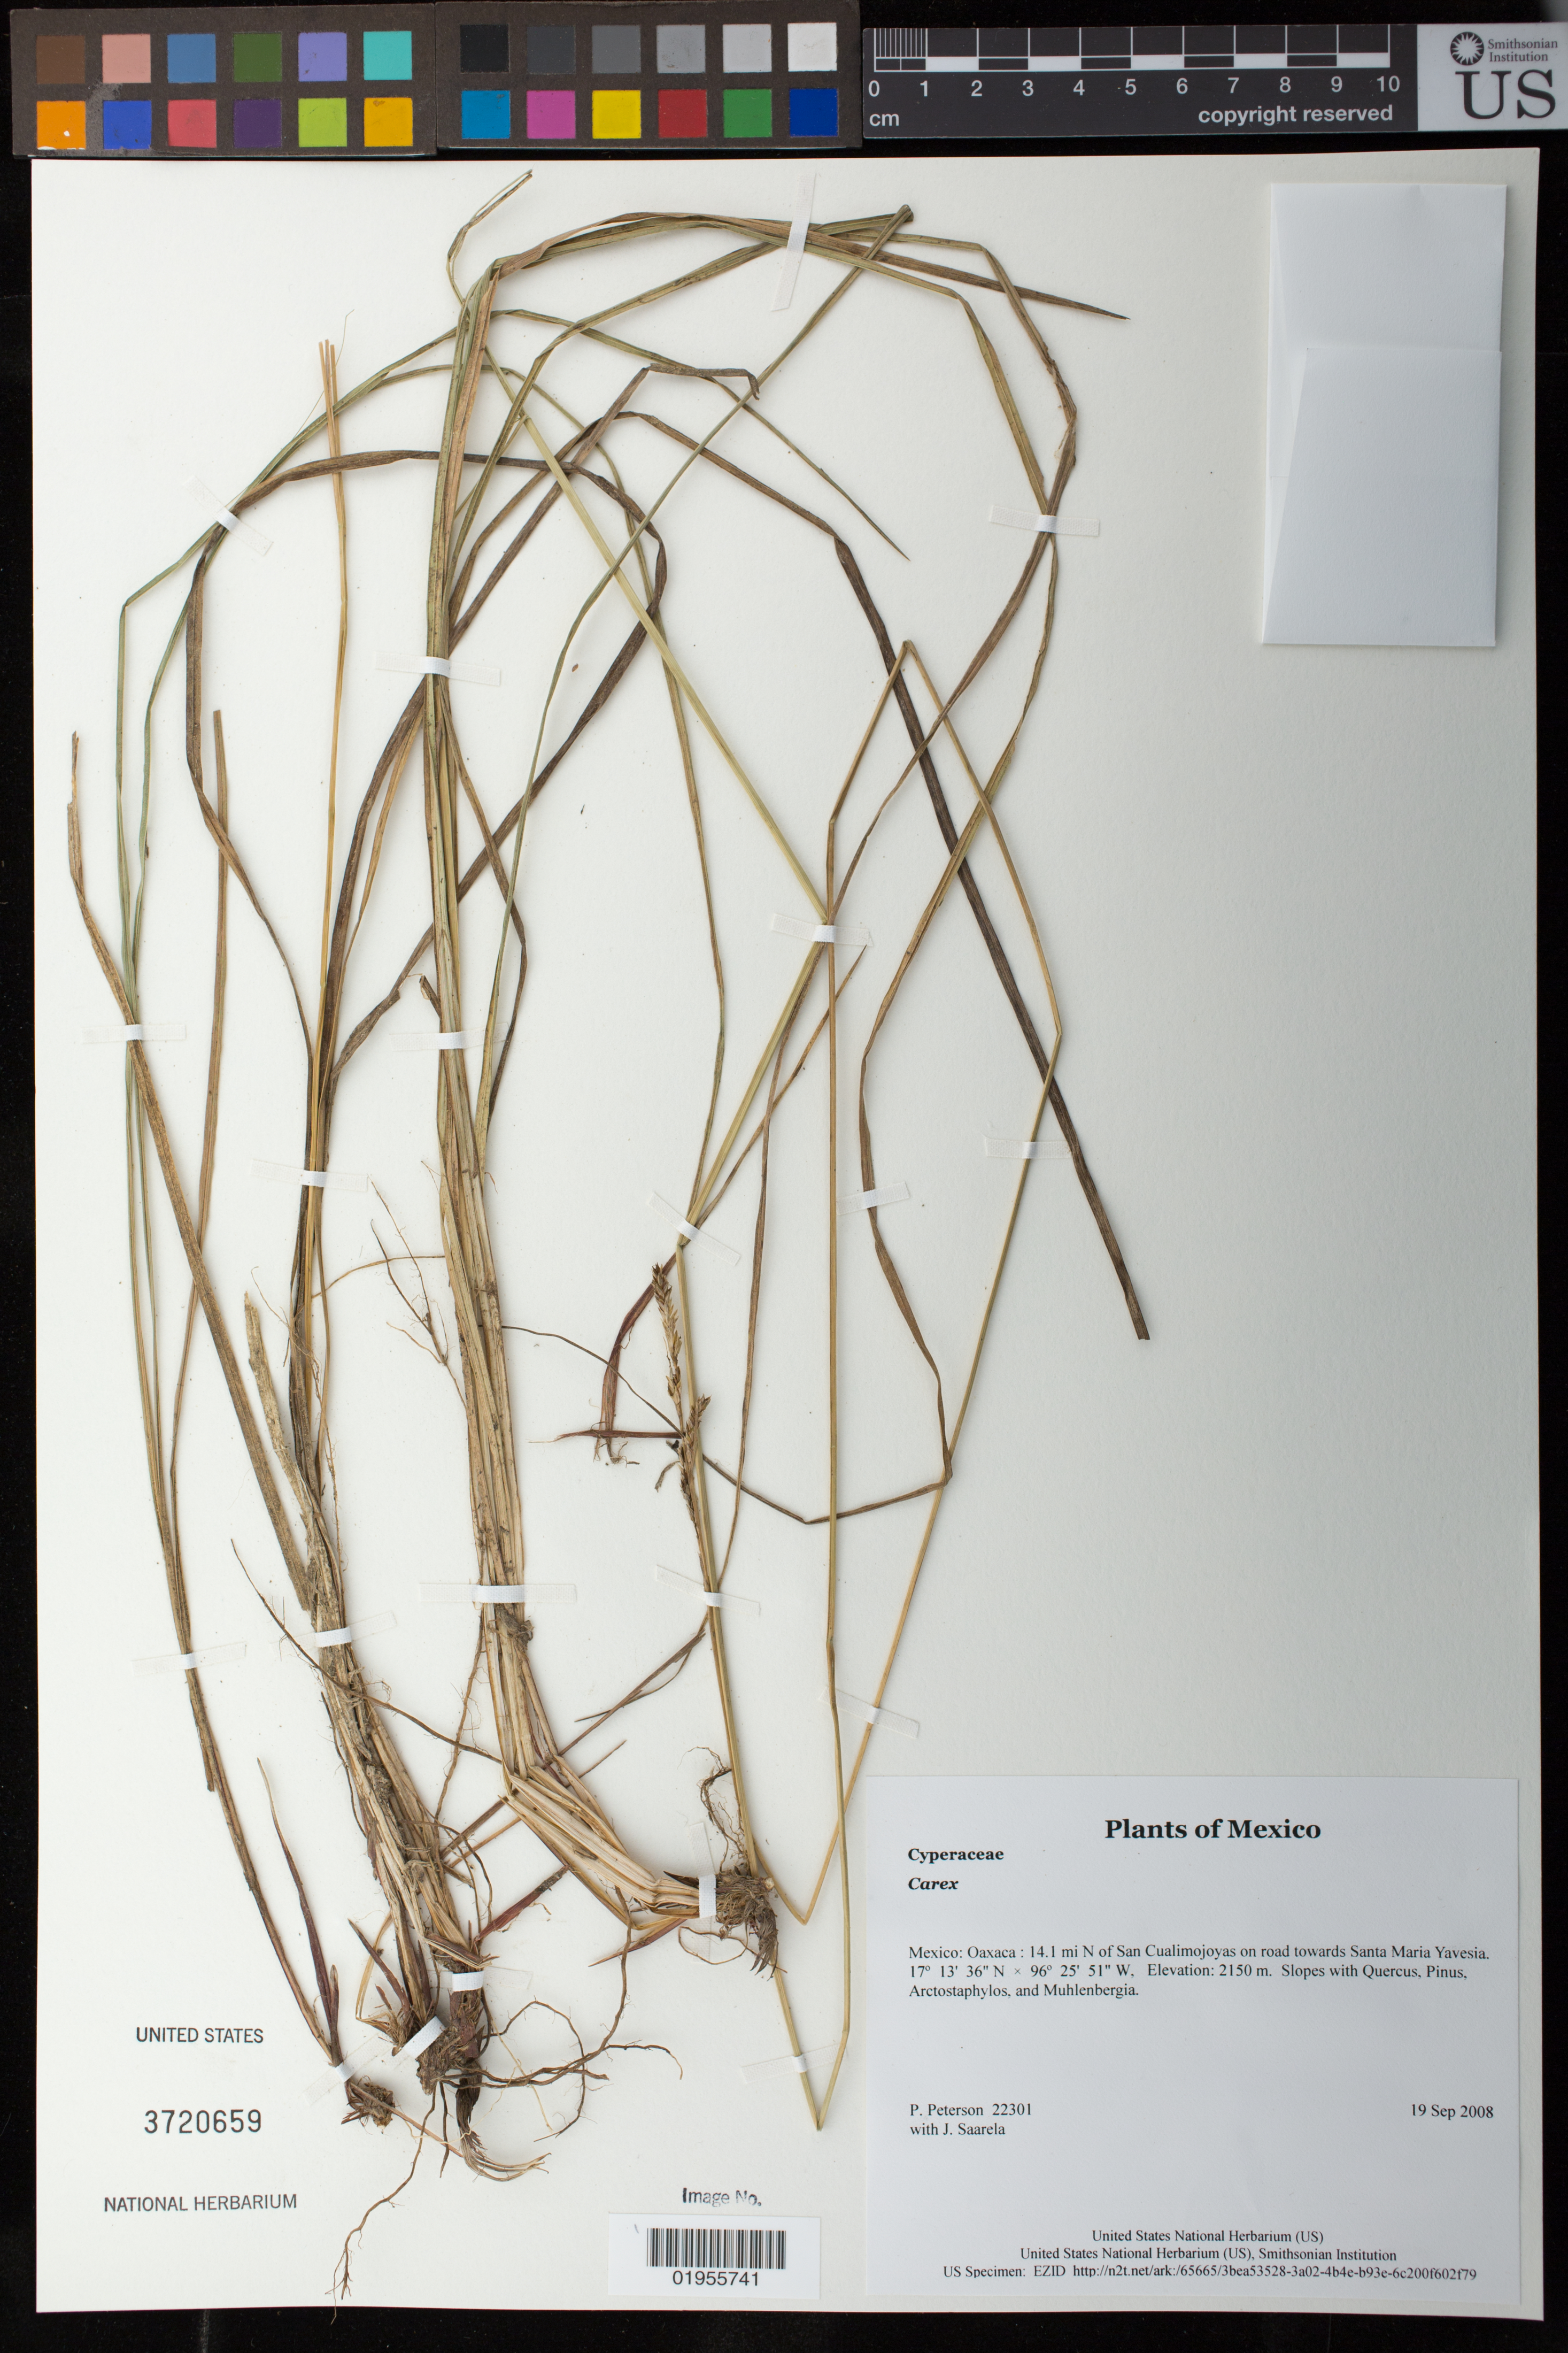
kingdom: Plantae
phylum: Tracheophyta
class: Liliopsida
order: Poales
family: Cyperaceae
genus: Carex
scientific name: Carex sp.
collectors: P. M. Peterson & J. Saarela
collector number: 22301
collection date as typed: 19 Sep 2008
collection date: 2008-09-19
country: Mexico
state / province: Oaxaca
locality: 14.1 mi N of San Cualimojoyas on road towards Santa Maria Yavesia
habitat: Slopes with Quercus, Pinus, Arctostaphylos, and Muhlenbergia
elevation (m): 2150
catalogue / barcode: US 3720659